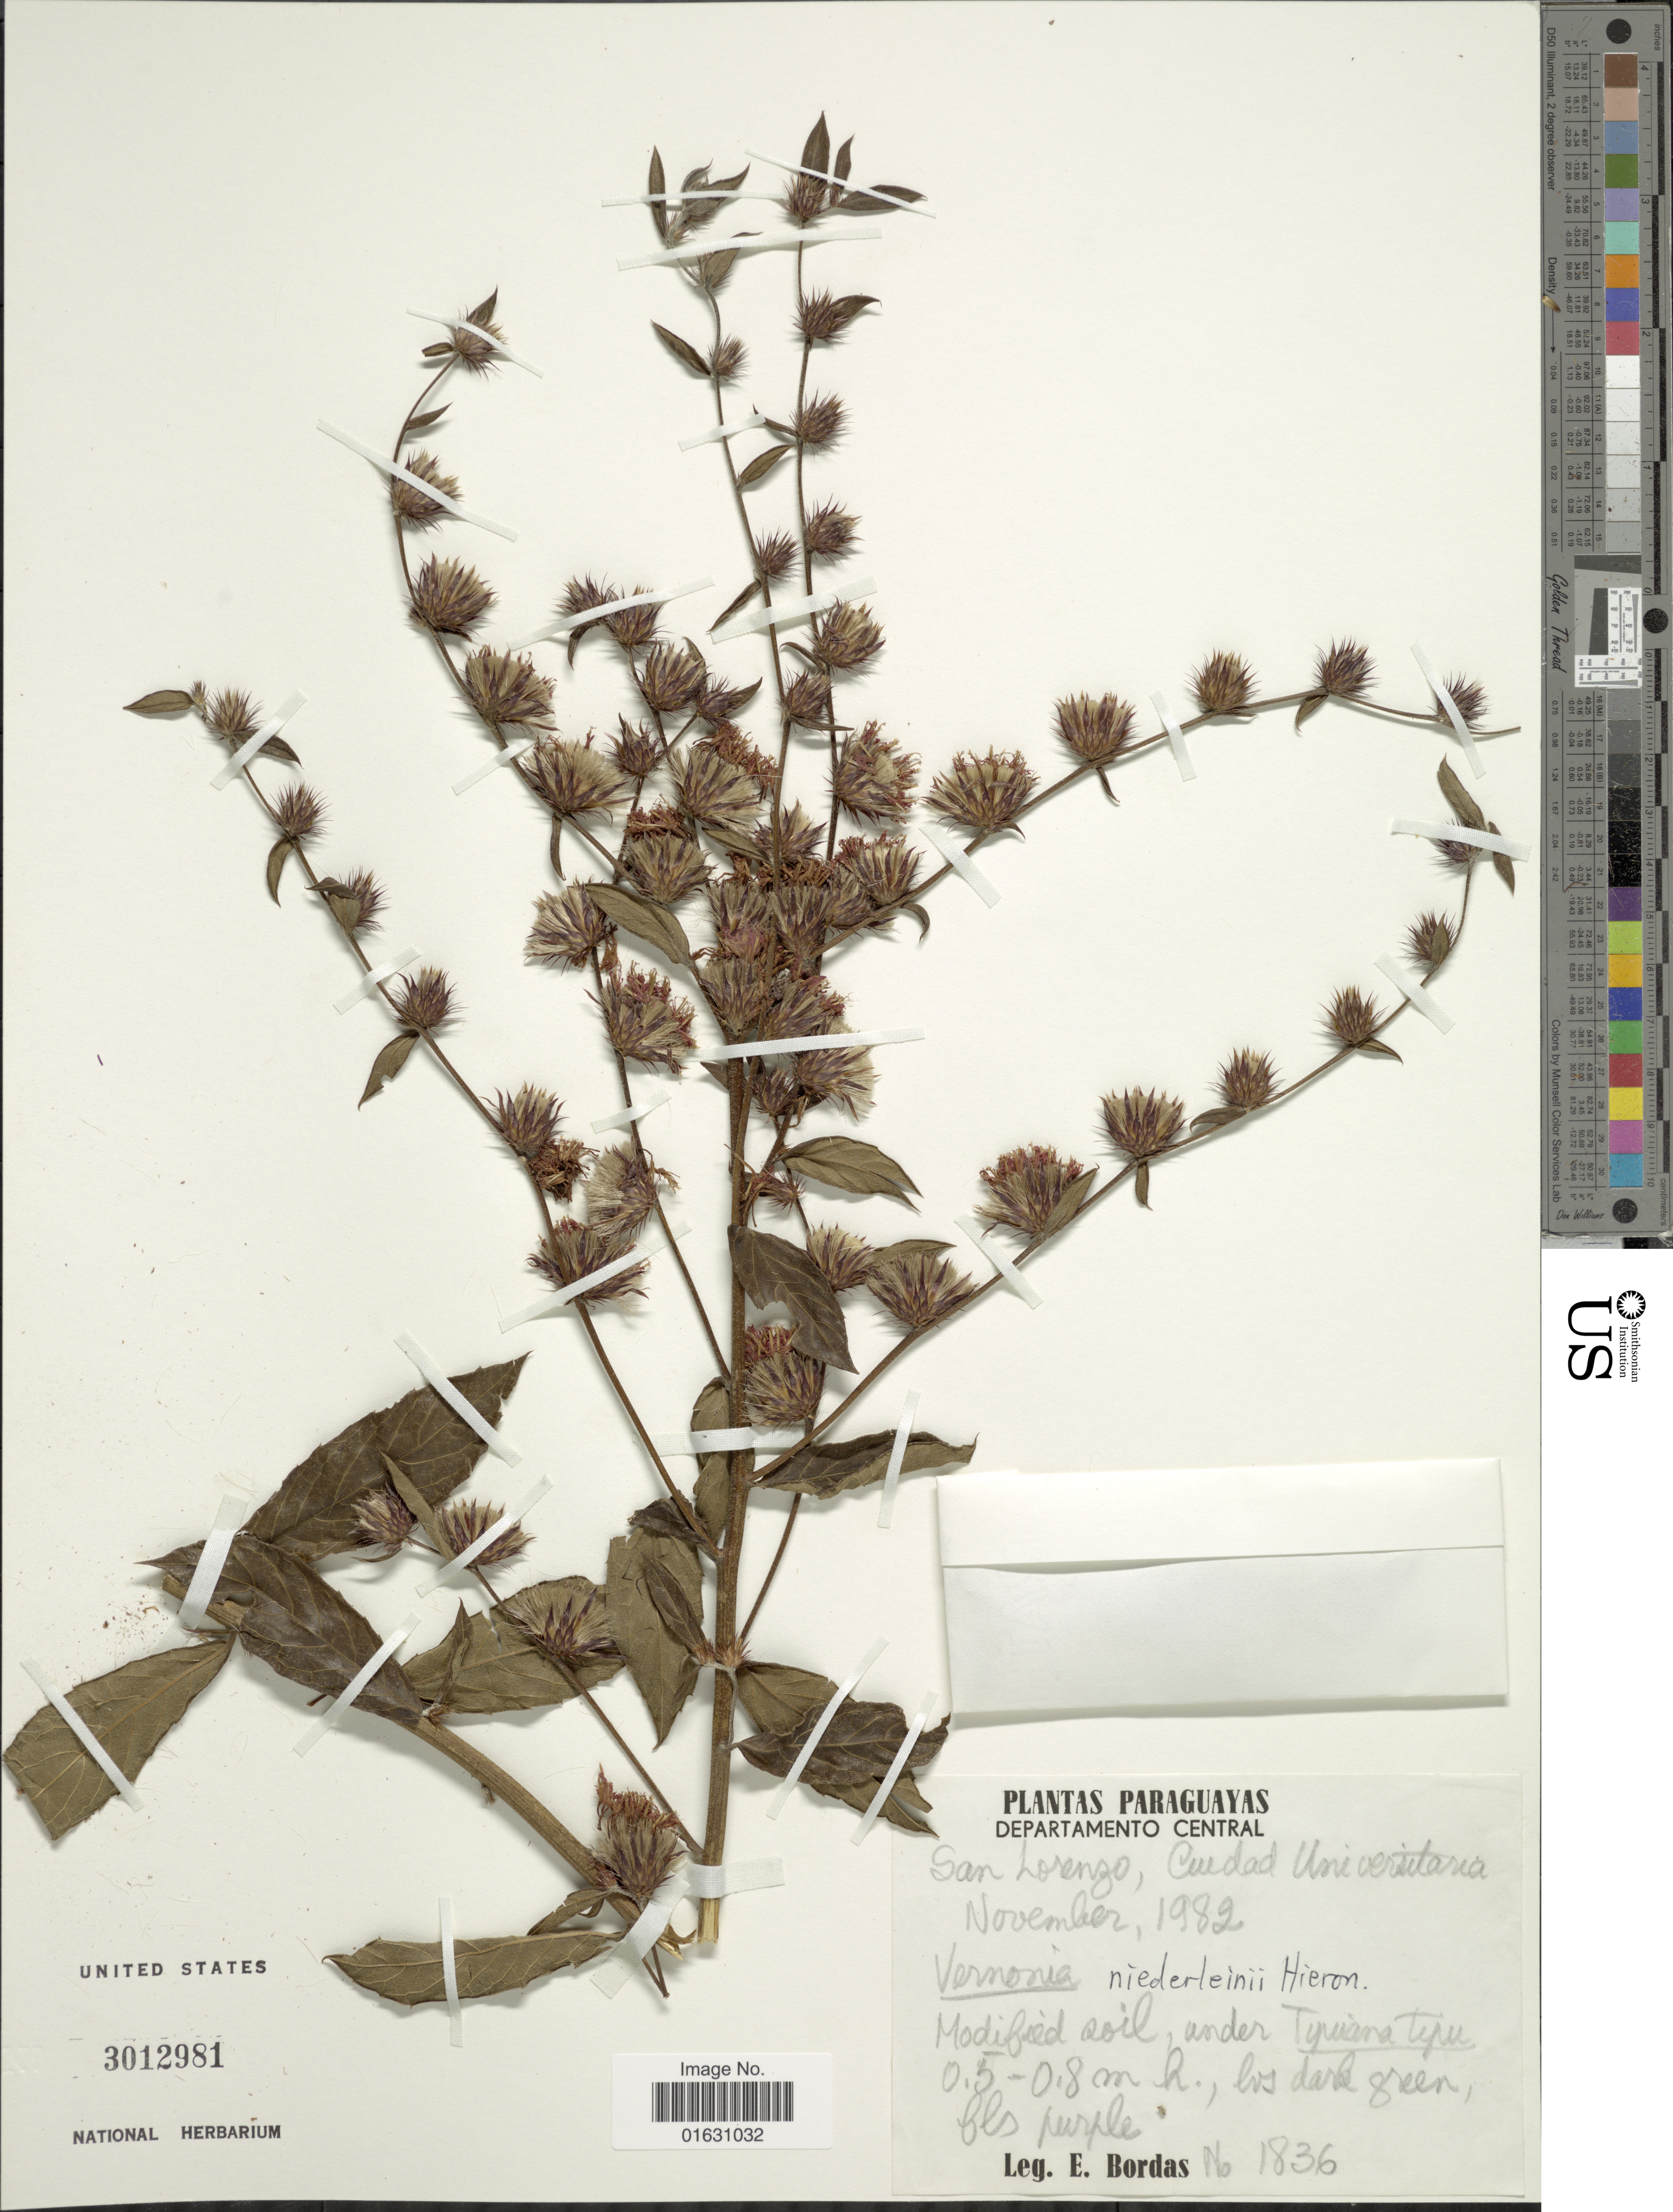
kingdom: Plantae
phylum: Tracheophyta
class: Magnoliopsida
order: Asterales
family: Asteraceae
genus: Lessingianthus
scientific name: Lessingianthus niederleinii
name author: (Hieron.) H. Rob.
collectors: E. Bordas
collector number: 1836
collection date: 1982-11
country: Paraguay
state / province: Central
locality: Departamento Central. San Lorenzo, Ciudad Universitaria.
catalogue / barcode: US 3012981